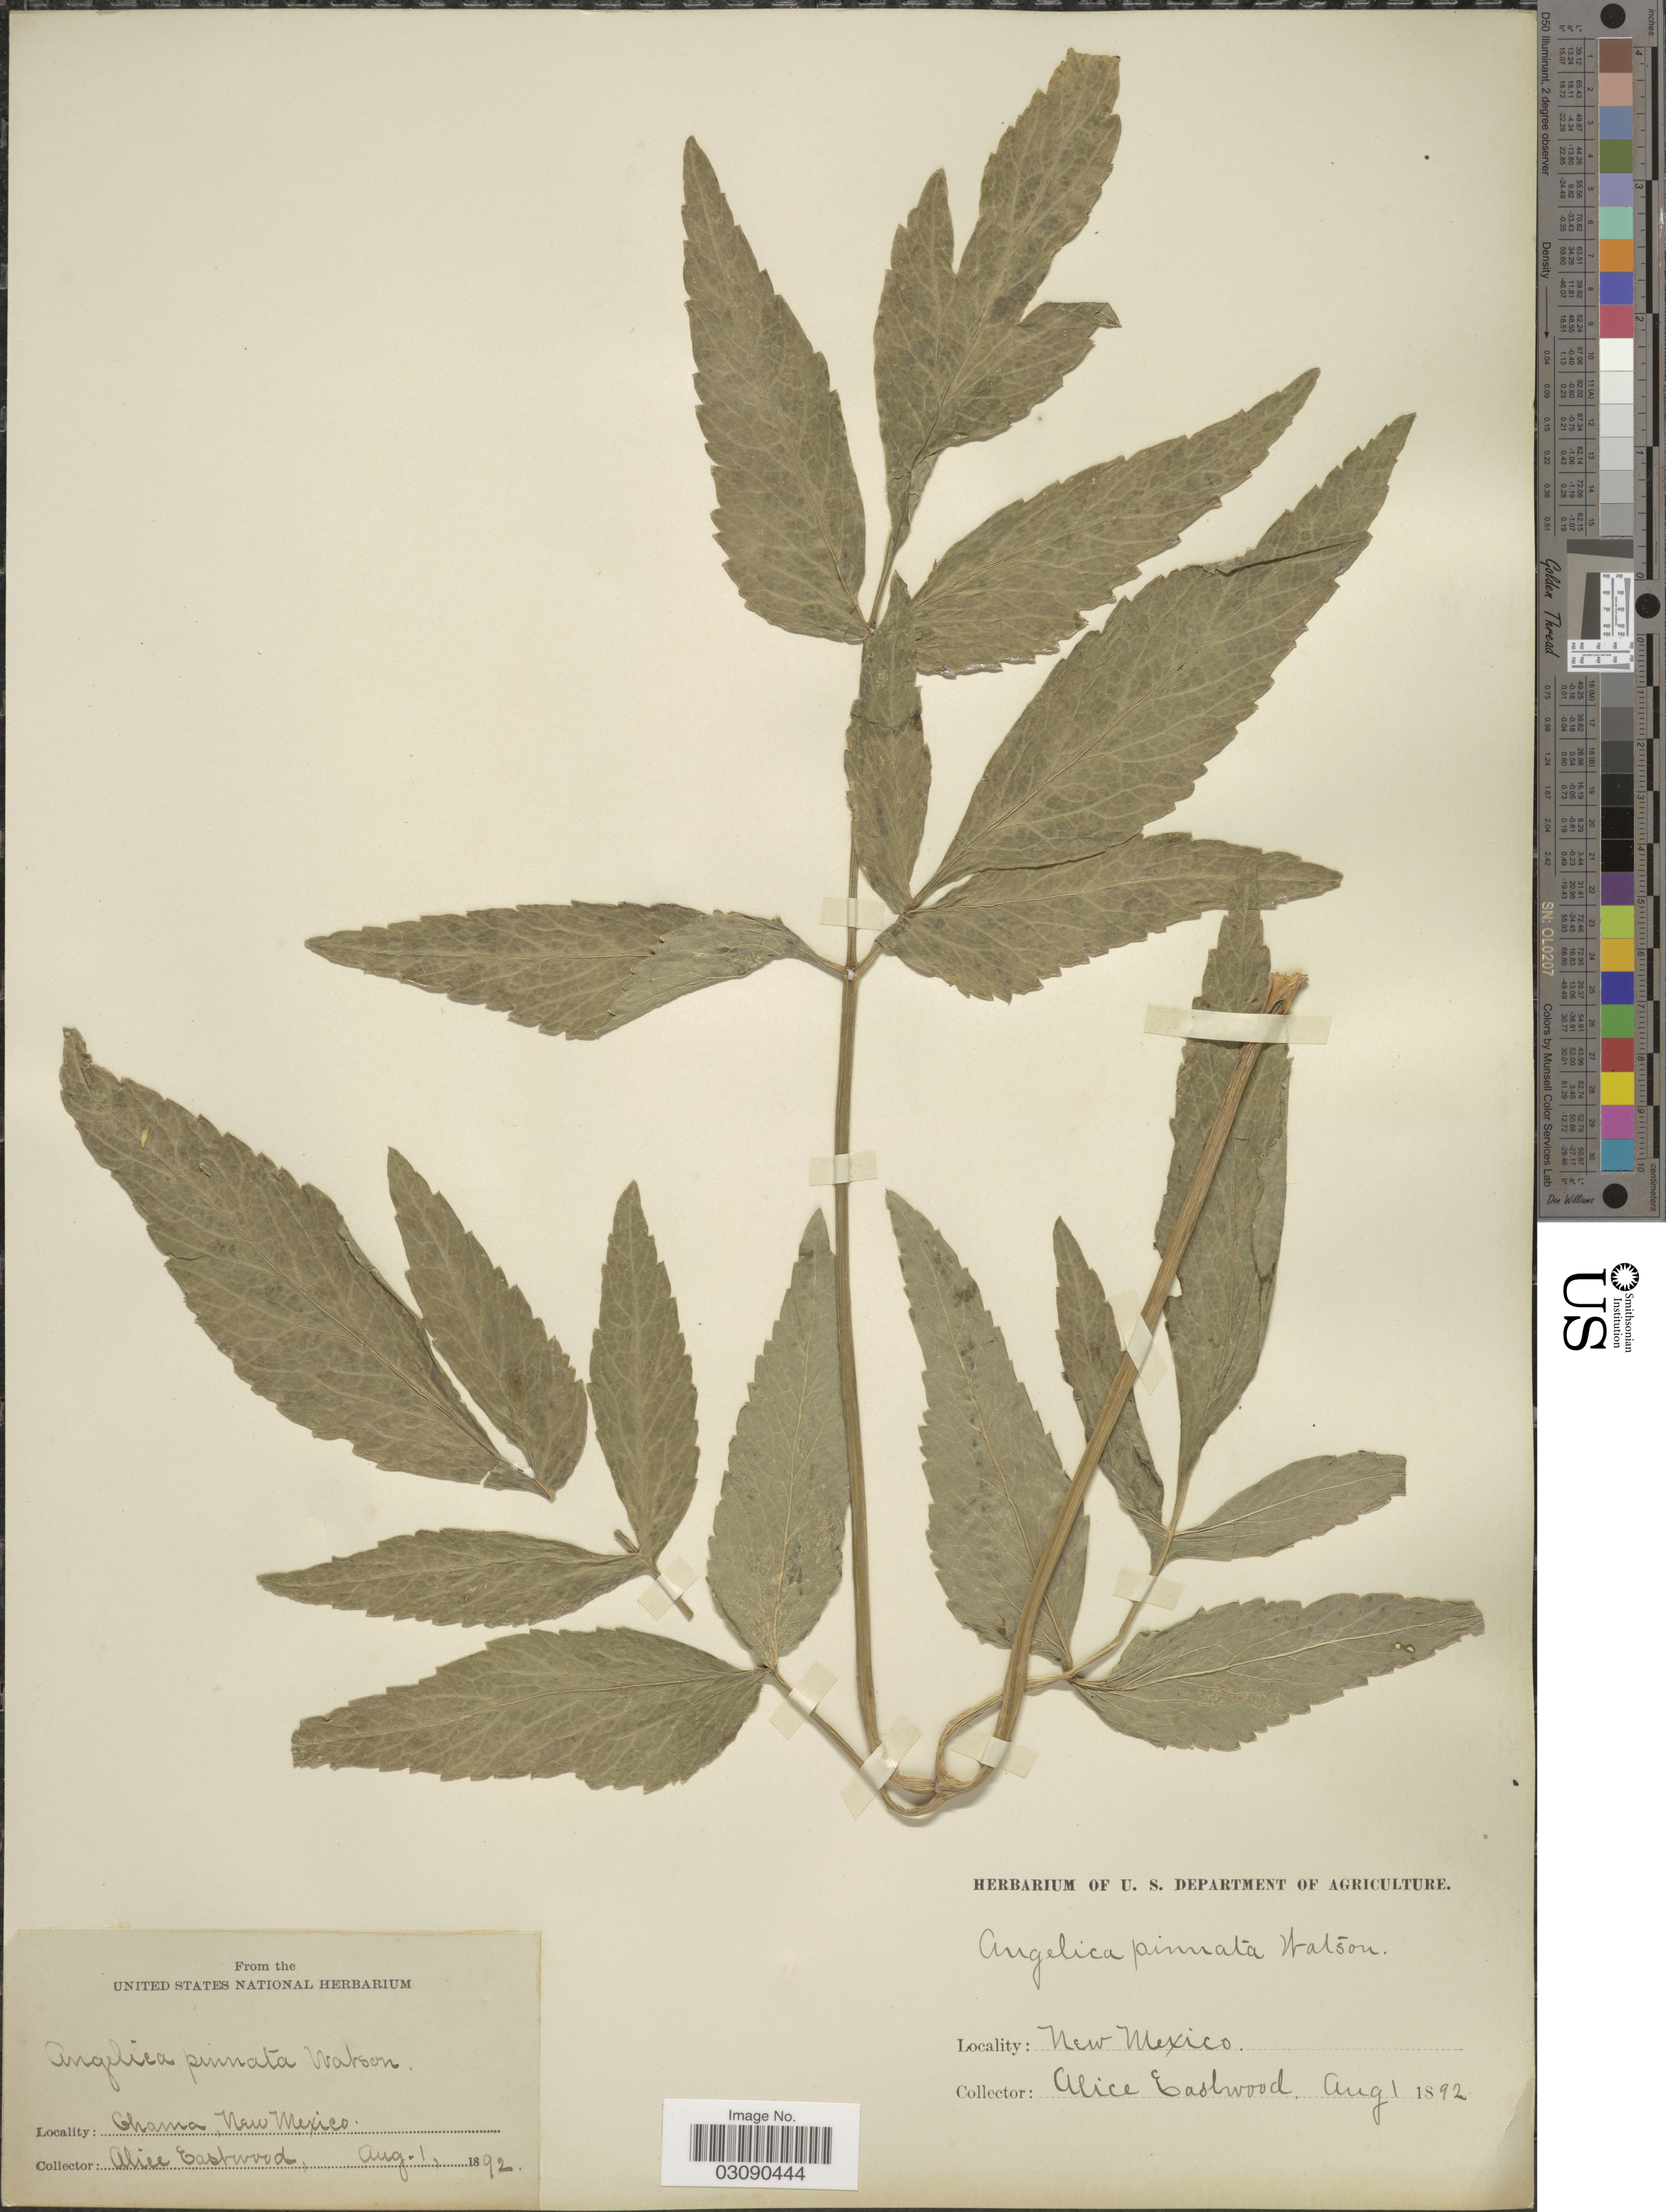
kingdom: Plantae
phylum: Tracheophyta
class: Magnoliopsida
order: Apiales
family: Apiaceae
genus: Angelica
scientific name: Angelica pinnata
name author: S. Watson in C. King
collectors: A. Eastwood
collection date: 1892-08-01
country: United States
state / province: New Mexico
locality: Ghama.